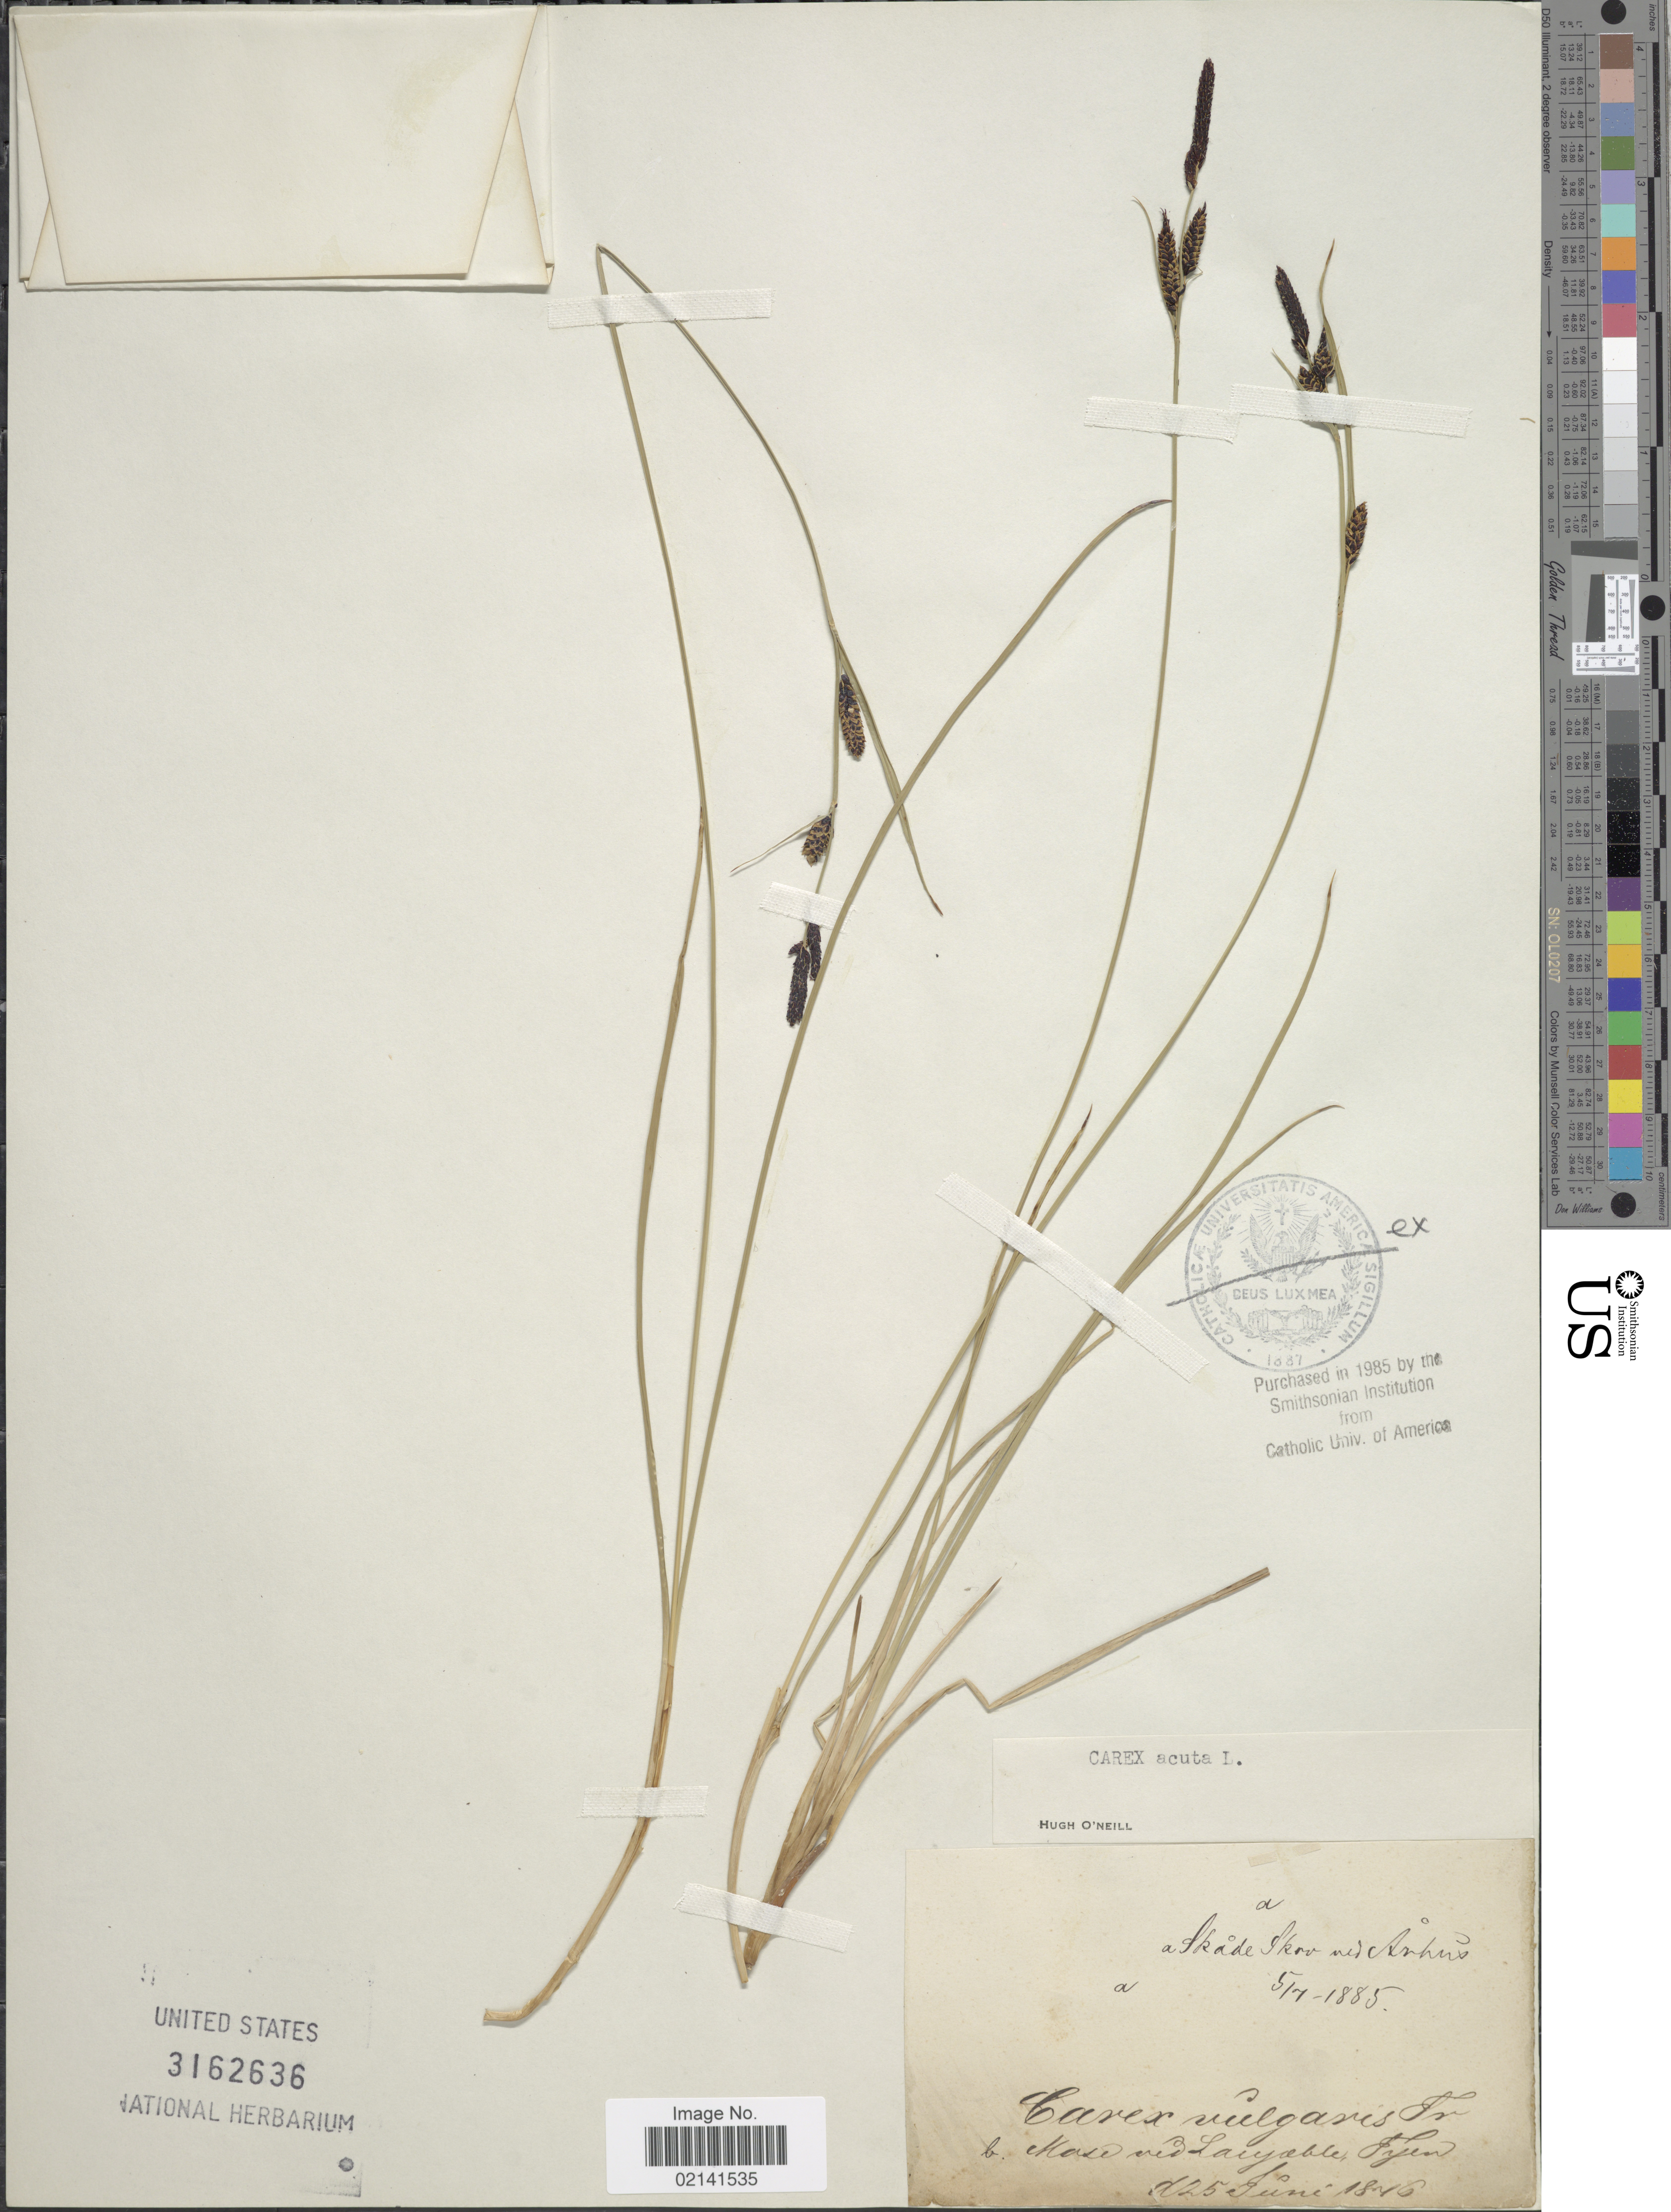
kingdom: Plantae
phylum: Tracheophyta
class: Liliopsida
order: Poales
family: Cyperaceae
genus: Carex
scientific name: Carex acuta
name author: L.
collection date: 1885-07-05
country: Denmark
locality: Skade Skov ved Århus.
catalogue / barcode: US 3162636